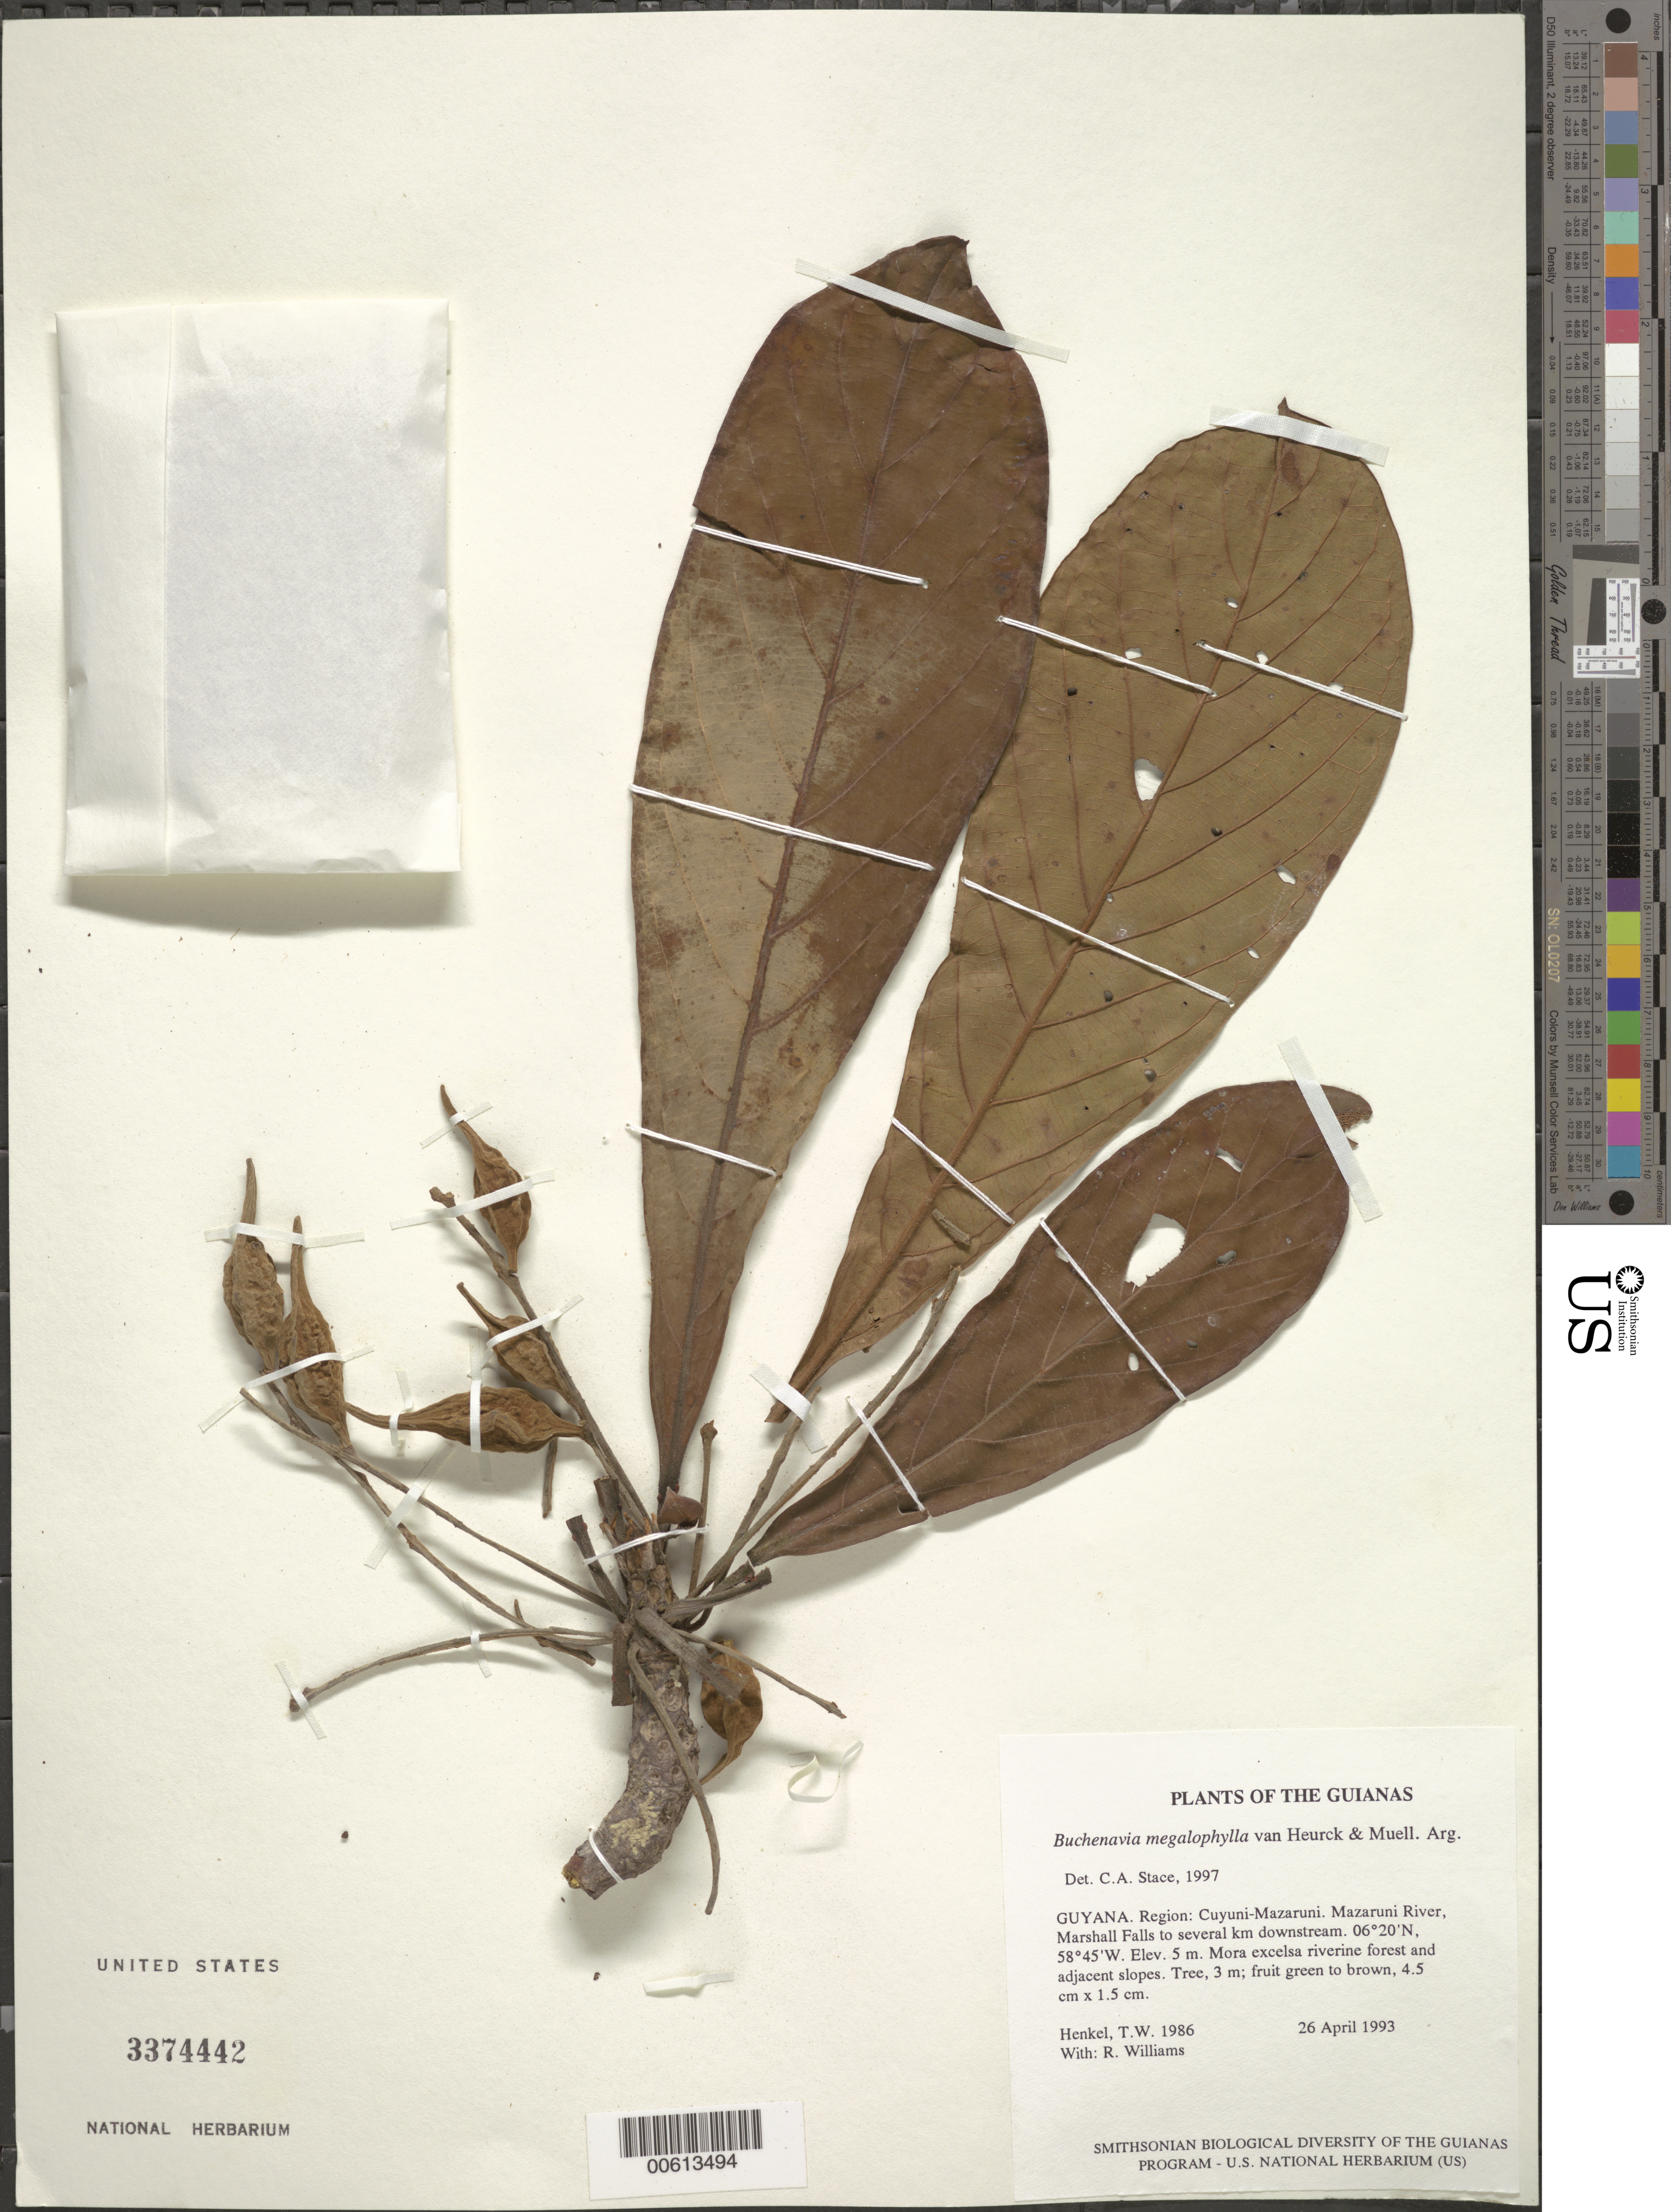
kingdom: Plantae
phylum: Tracheophyta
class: Magnoliopsida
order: Myrtales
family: Combretaceae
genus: Terminalia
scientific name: Terminalia megalophylla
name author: (Van Heurck & Müll. Arg.) Gere & Boatwr.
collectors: T. Henkel & R. Williams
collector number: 1986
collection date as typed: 26 April 1993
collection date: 1993-04-26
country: Guyana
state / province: Cuyuni-Mazaruni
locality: Mazaruni River, Marshall Falls to several km downstream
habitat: Mora excelsa riverine forest and adjacent slopes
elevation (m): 5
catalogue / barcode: US 3374442